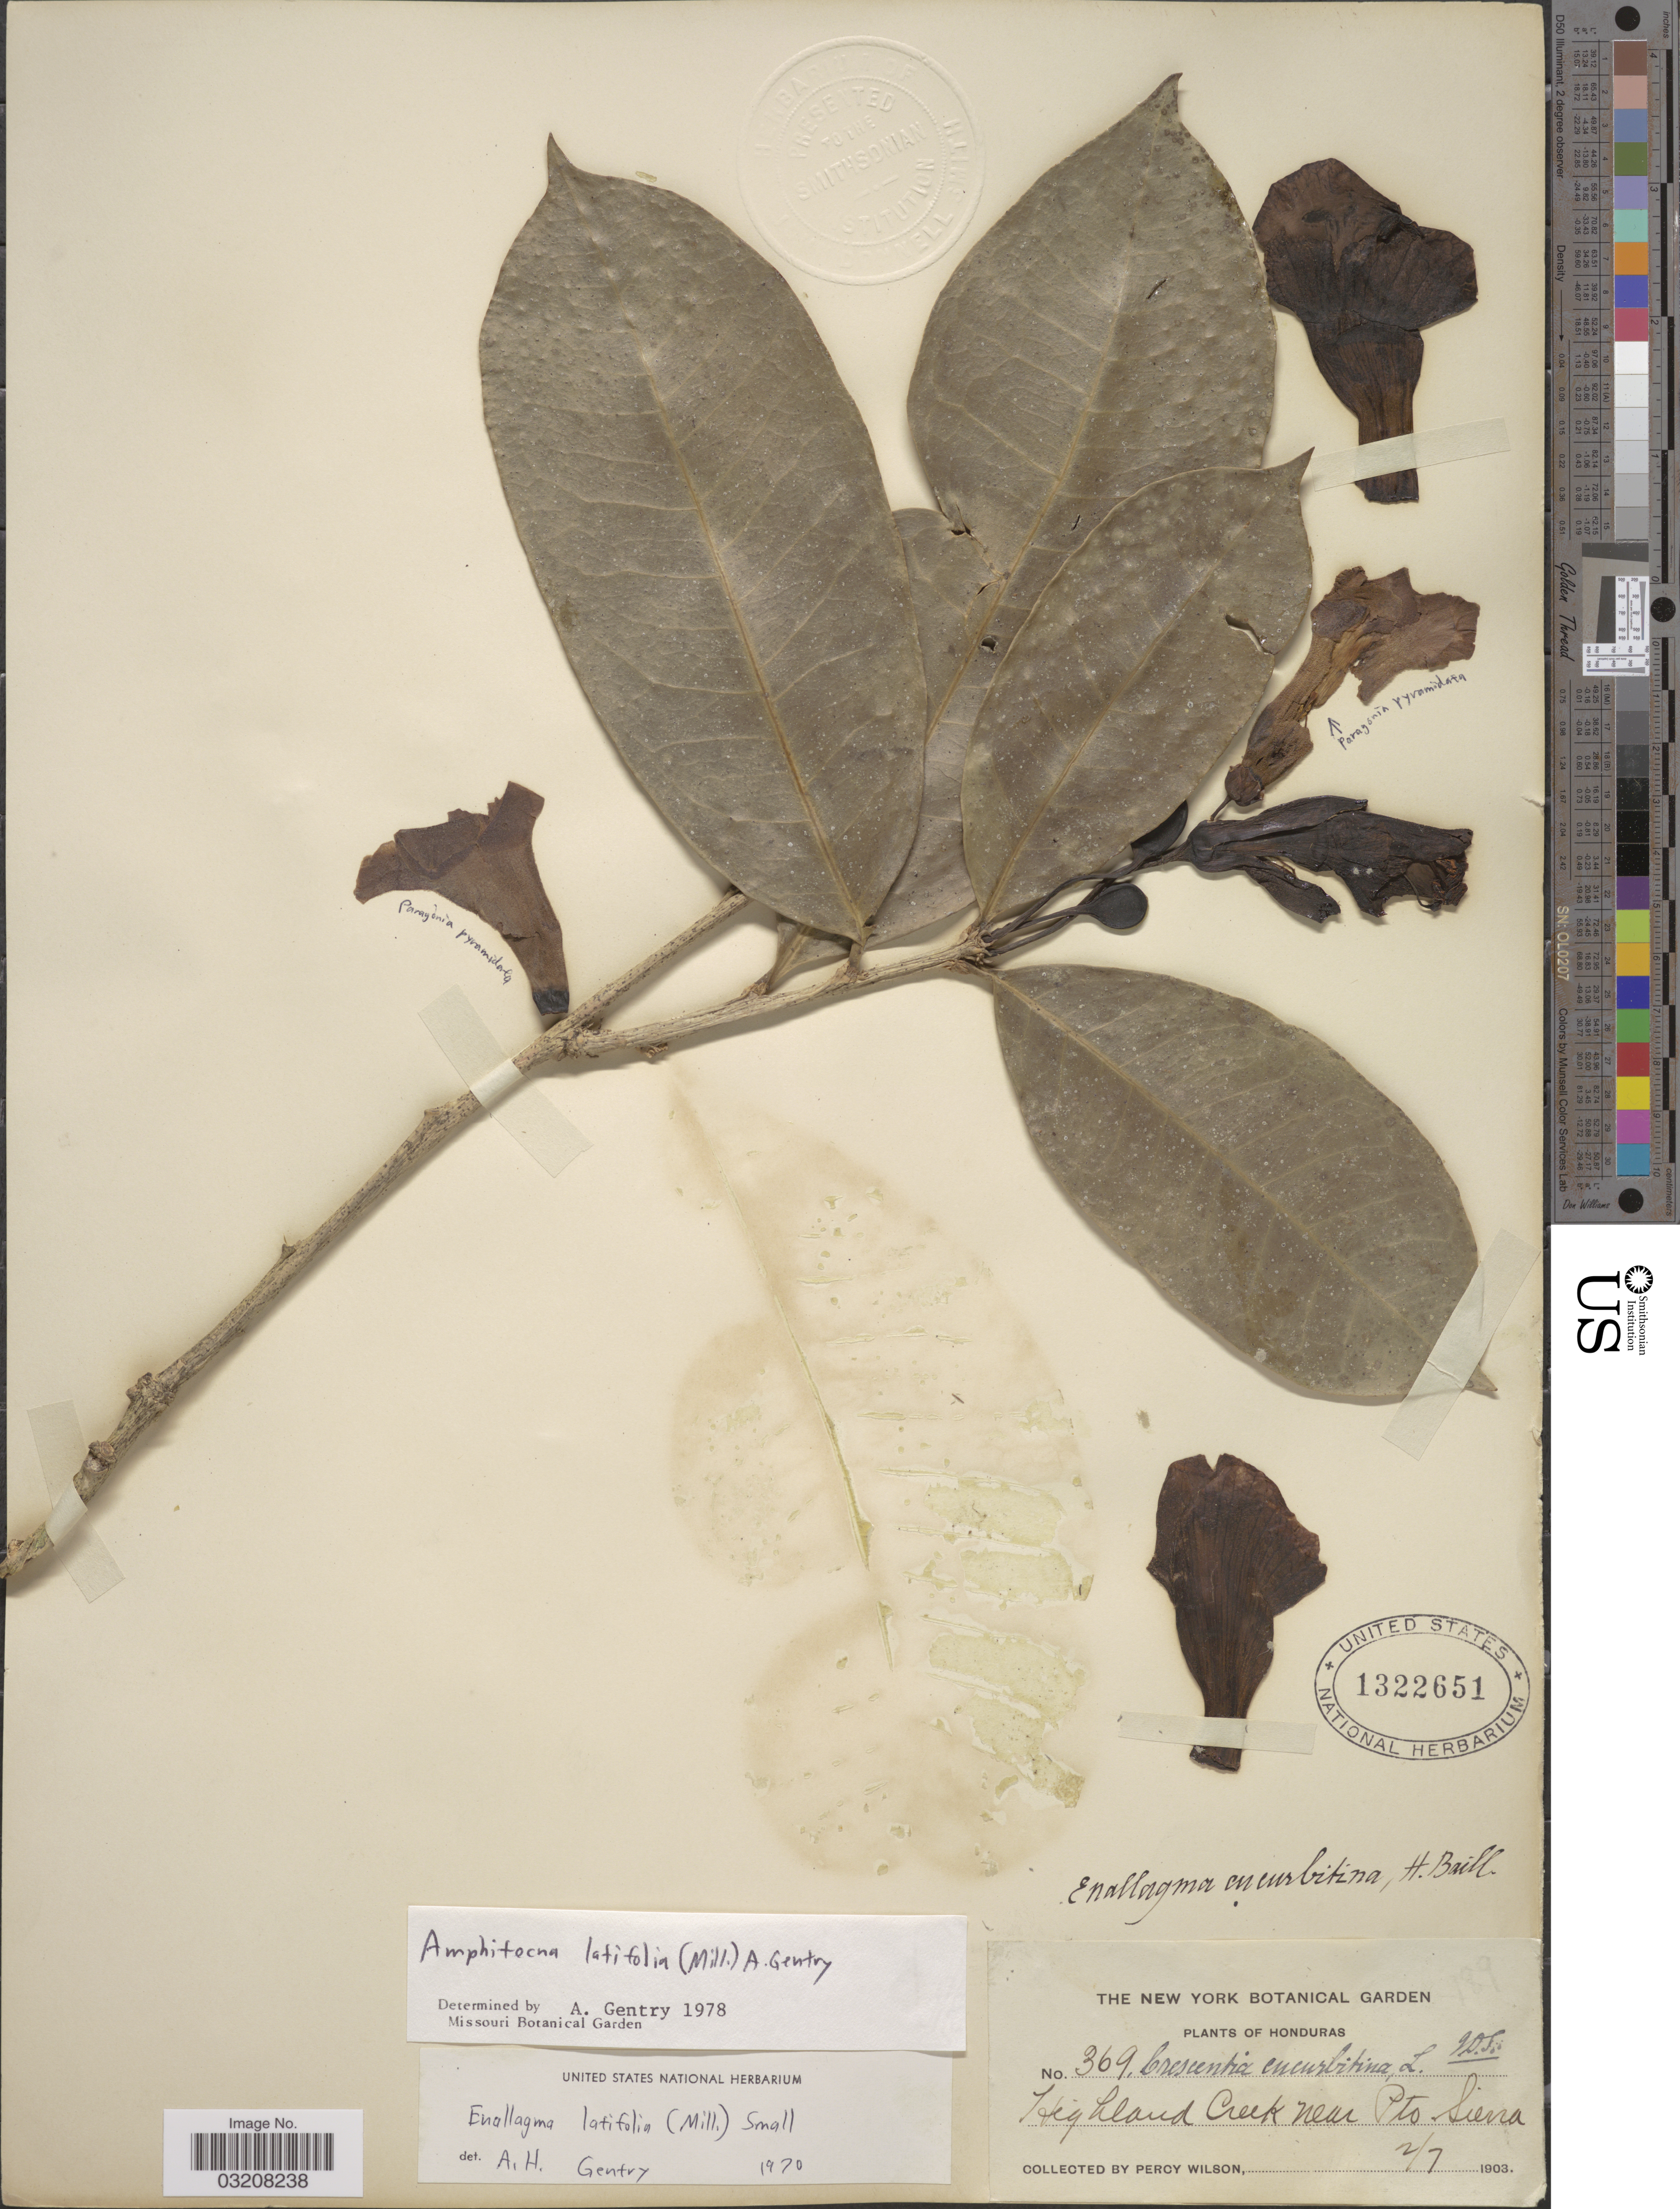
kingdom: Plantae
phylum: Tracheophyta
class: Magnoliopsida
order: Lamiales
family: Bignoniaceae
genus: Amphitecna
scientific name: Amphitecna latifolia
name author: (Mill.) A.H. Gentry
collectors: P. Wilson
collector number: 369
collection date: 1903-07-02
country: Honduras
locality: Highland Creek near Pto. Sierra.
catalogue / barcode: US 1322651